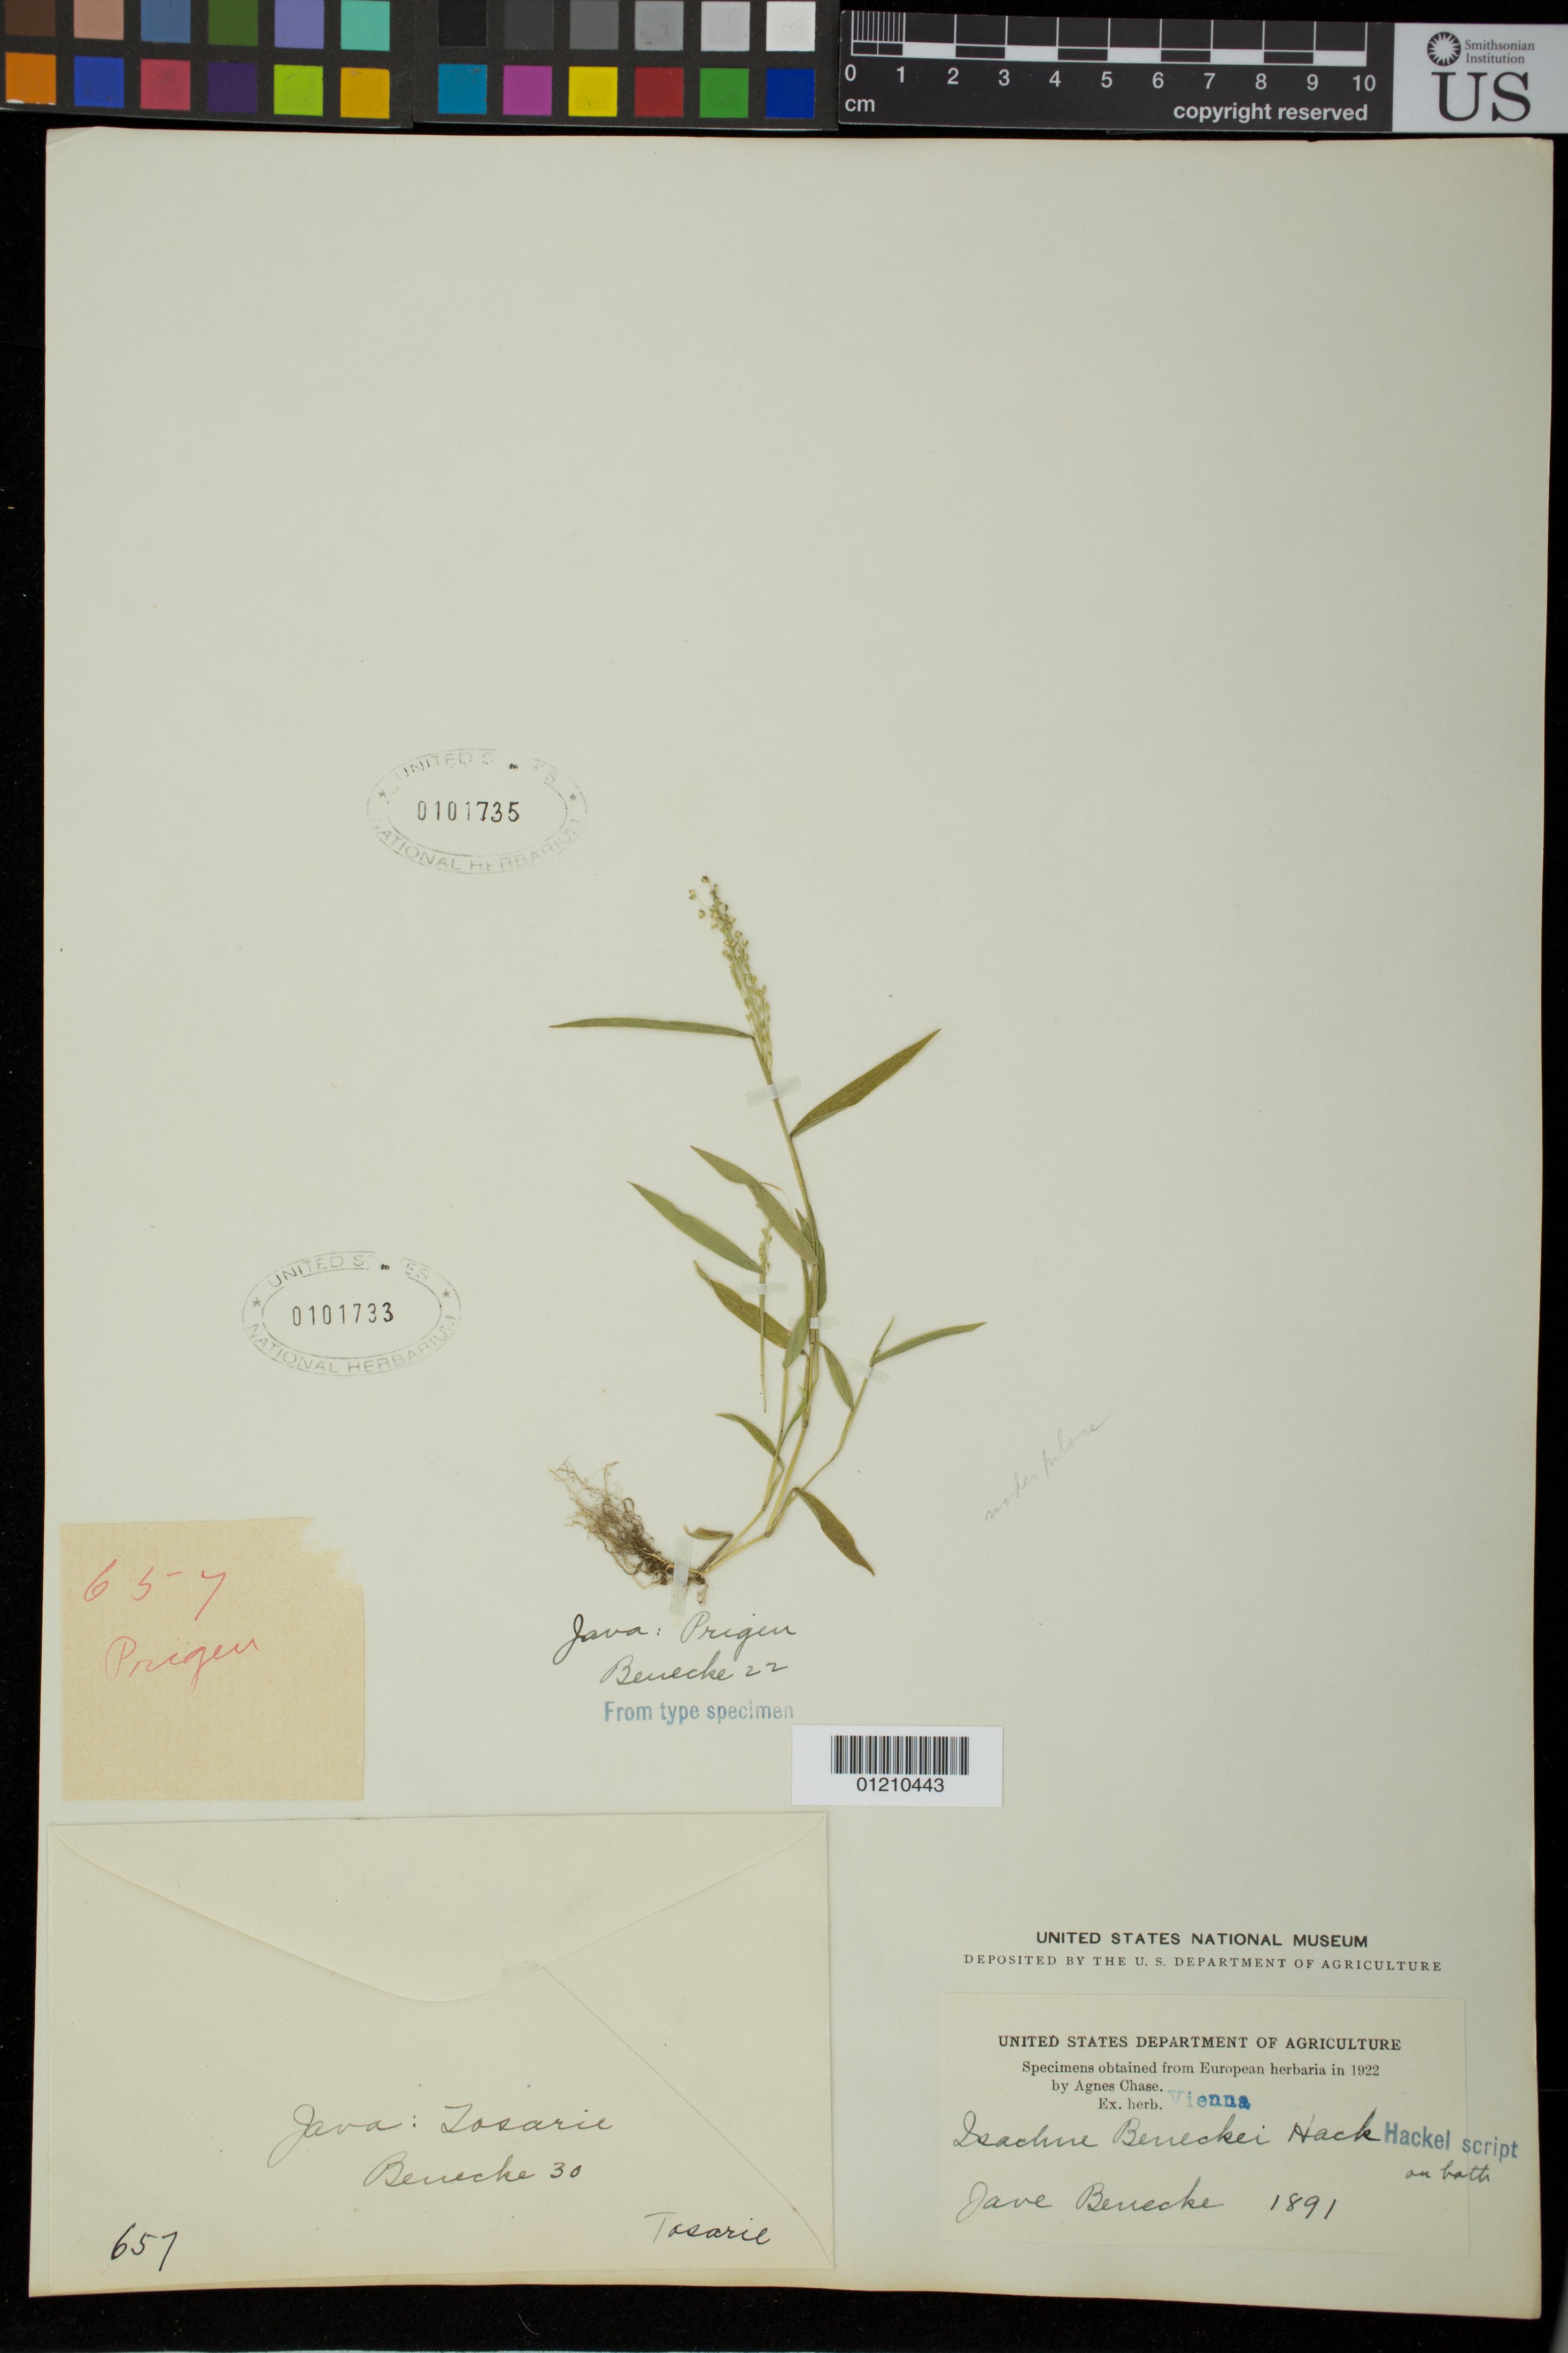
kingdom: Plantae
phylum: Tracheophyta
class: Liliopsida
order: Poales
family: Poaceae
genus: Isachne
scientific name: Isachne beneckei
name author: Hack.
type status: Syntype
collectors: W. Benecke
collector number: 22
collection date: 1891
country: Indonesia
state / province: Java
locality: Prigen.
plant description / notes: Fragmentary material of type specimen ex herb. Hackel.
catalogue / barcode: US 101735